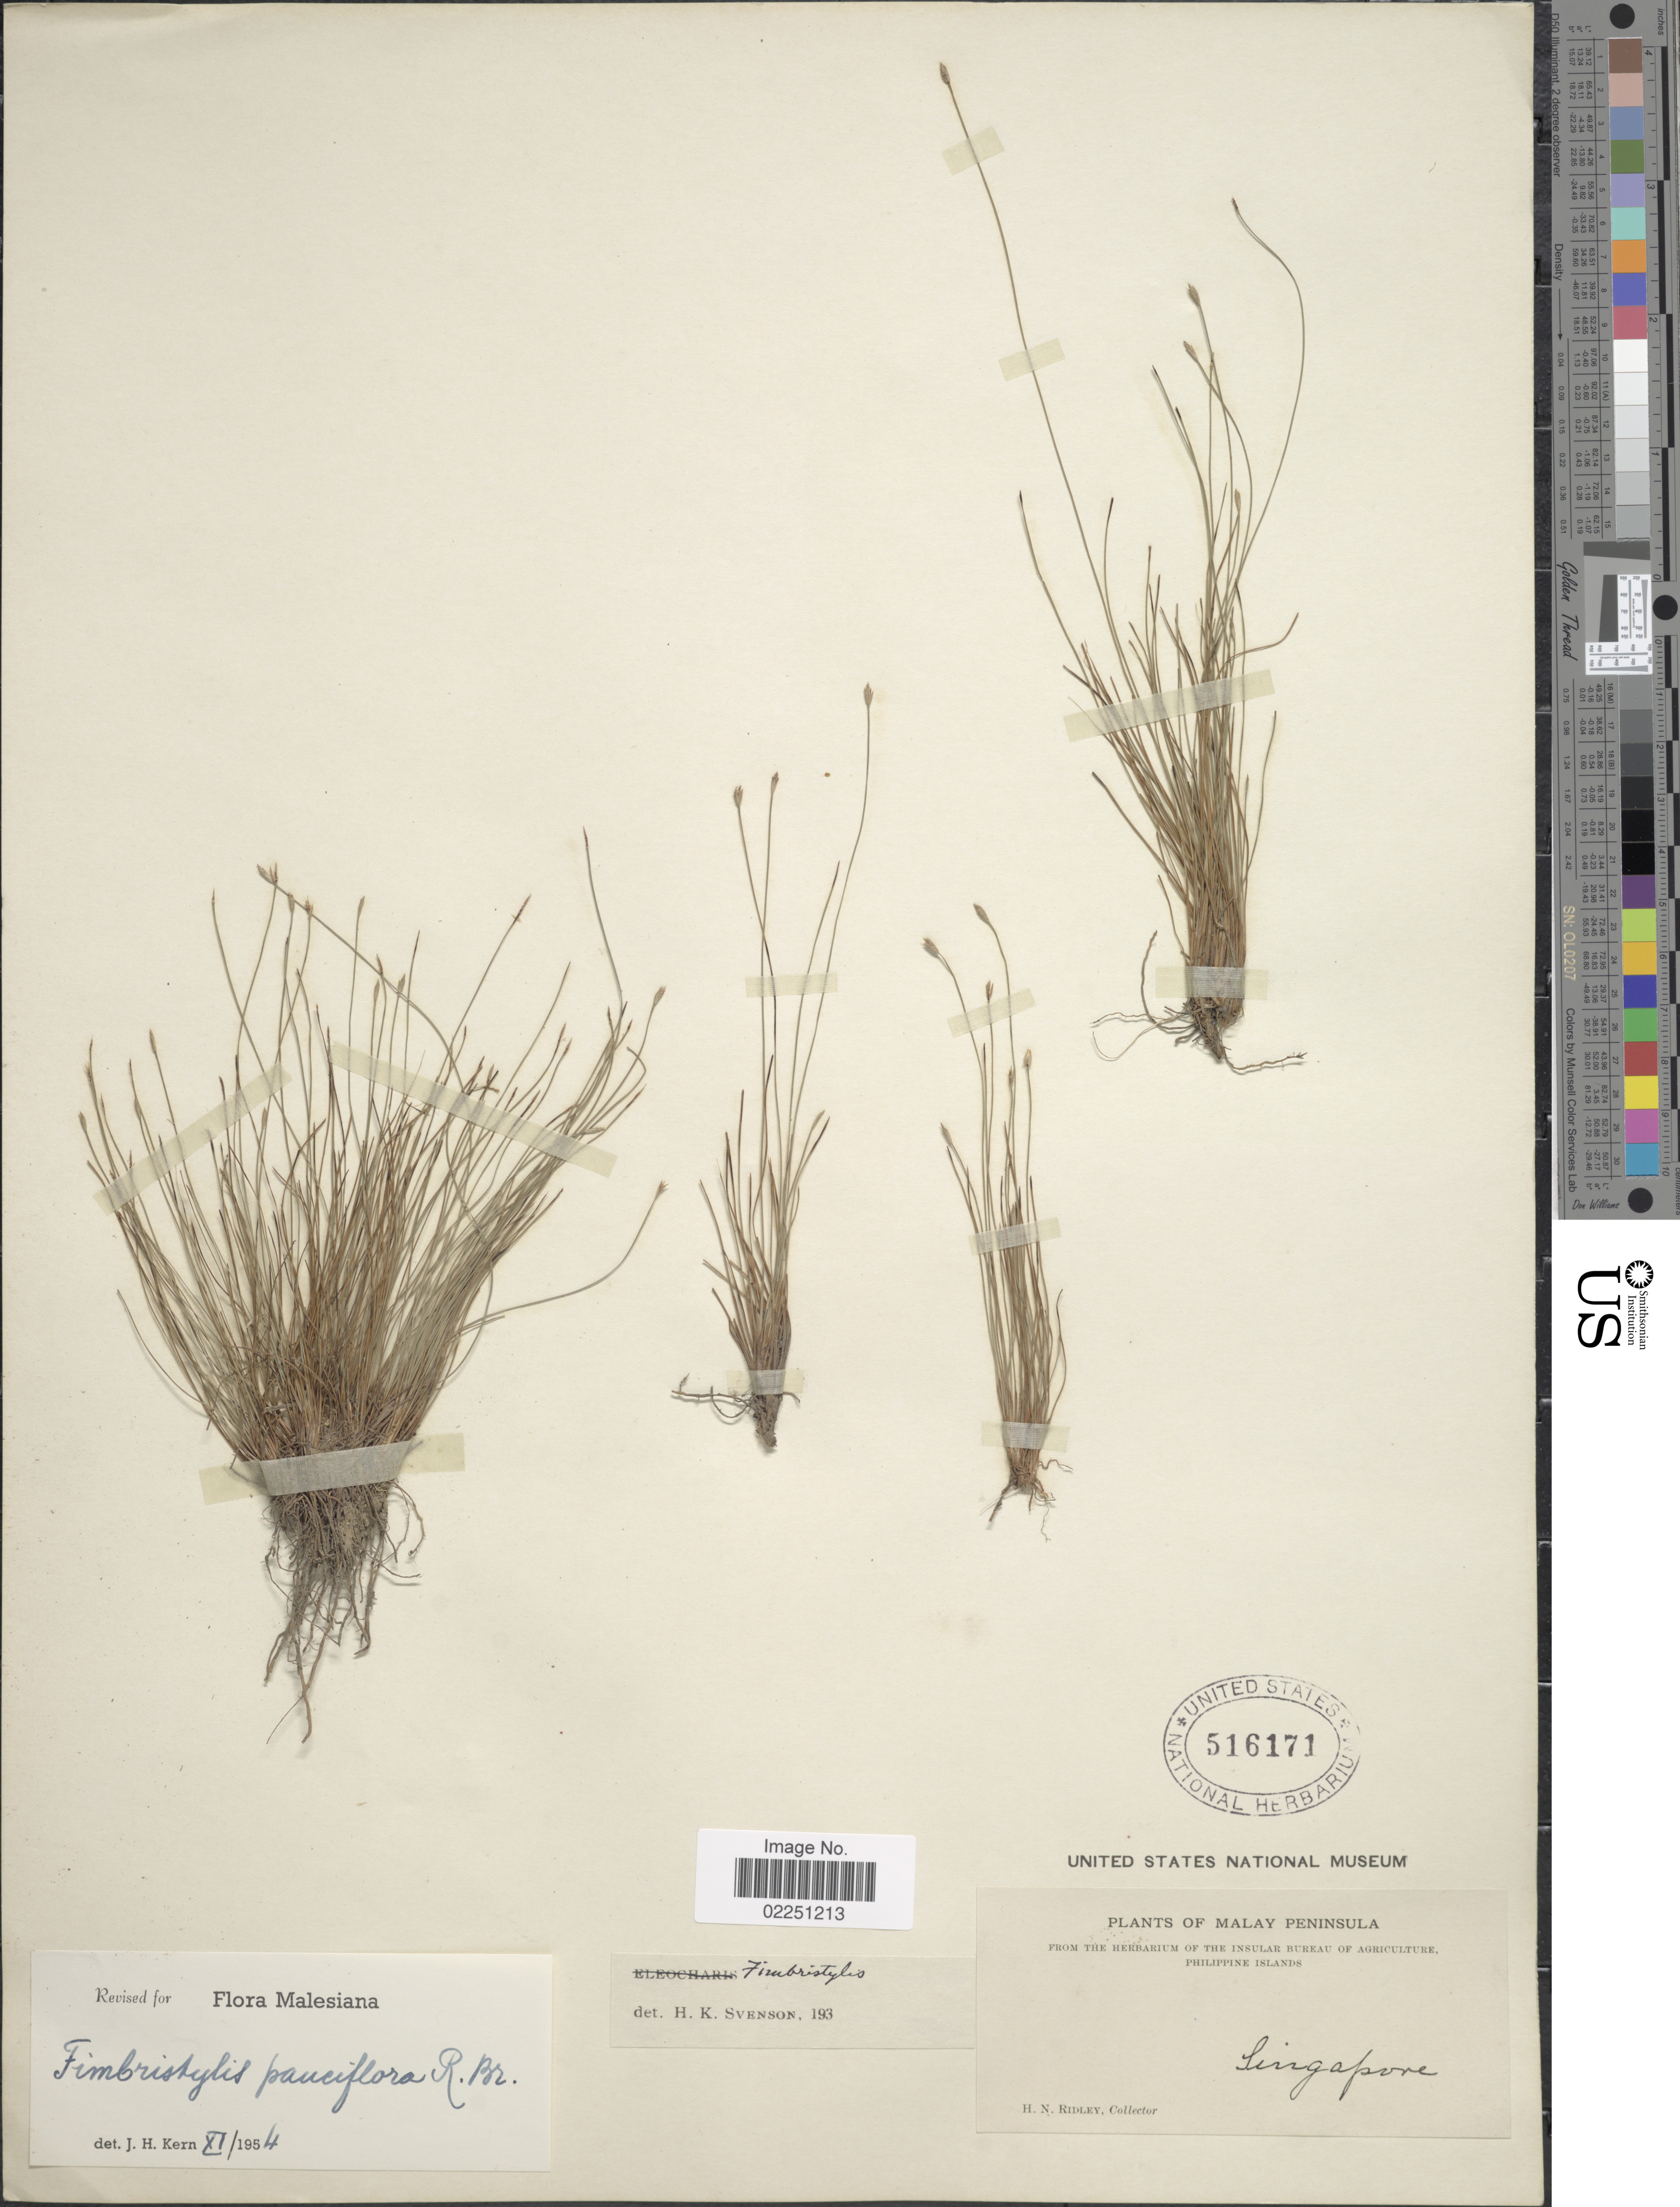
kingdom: Plantae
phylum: Tracheophyta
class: Liliopsida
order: Poales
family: Cyperaceae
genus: Fimbristylis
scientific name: Fimbristylis pauciflora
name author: R. Br.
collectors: H. N. Ridley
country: Singapore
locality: Malay Peninsula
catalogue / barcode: US 516171